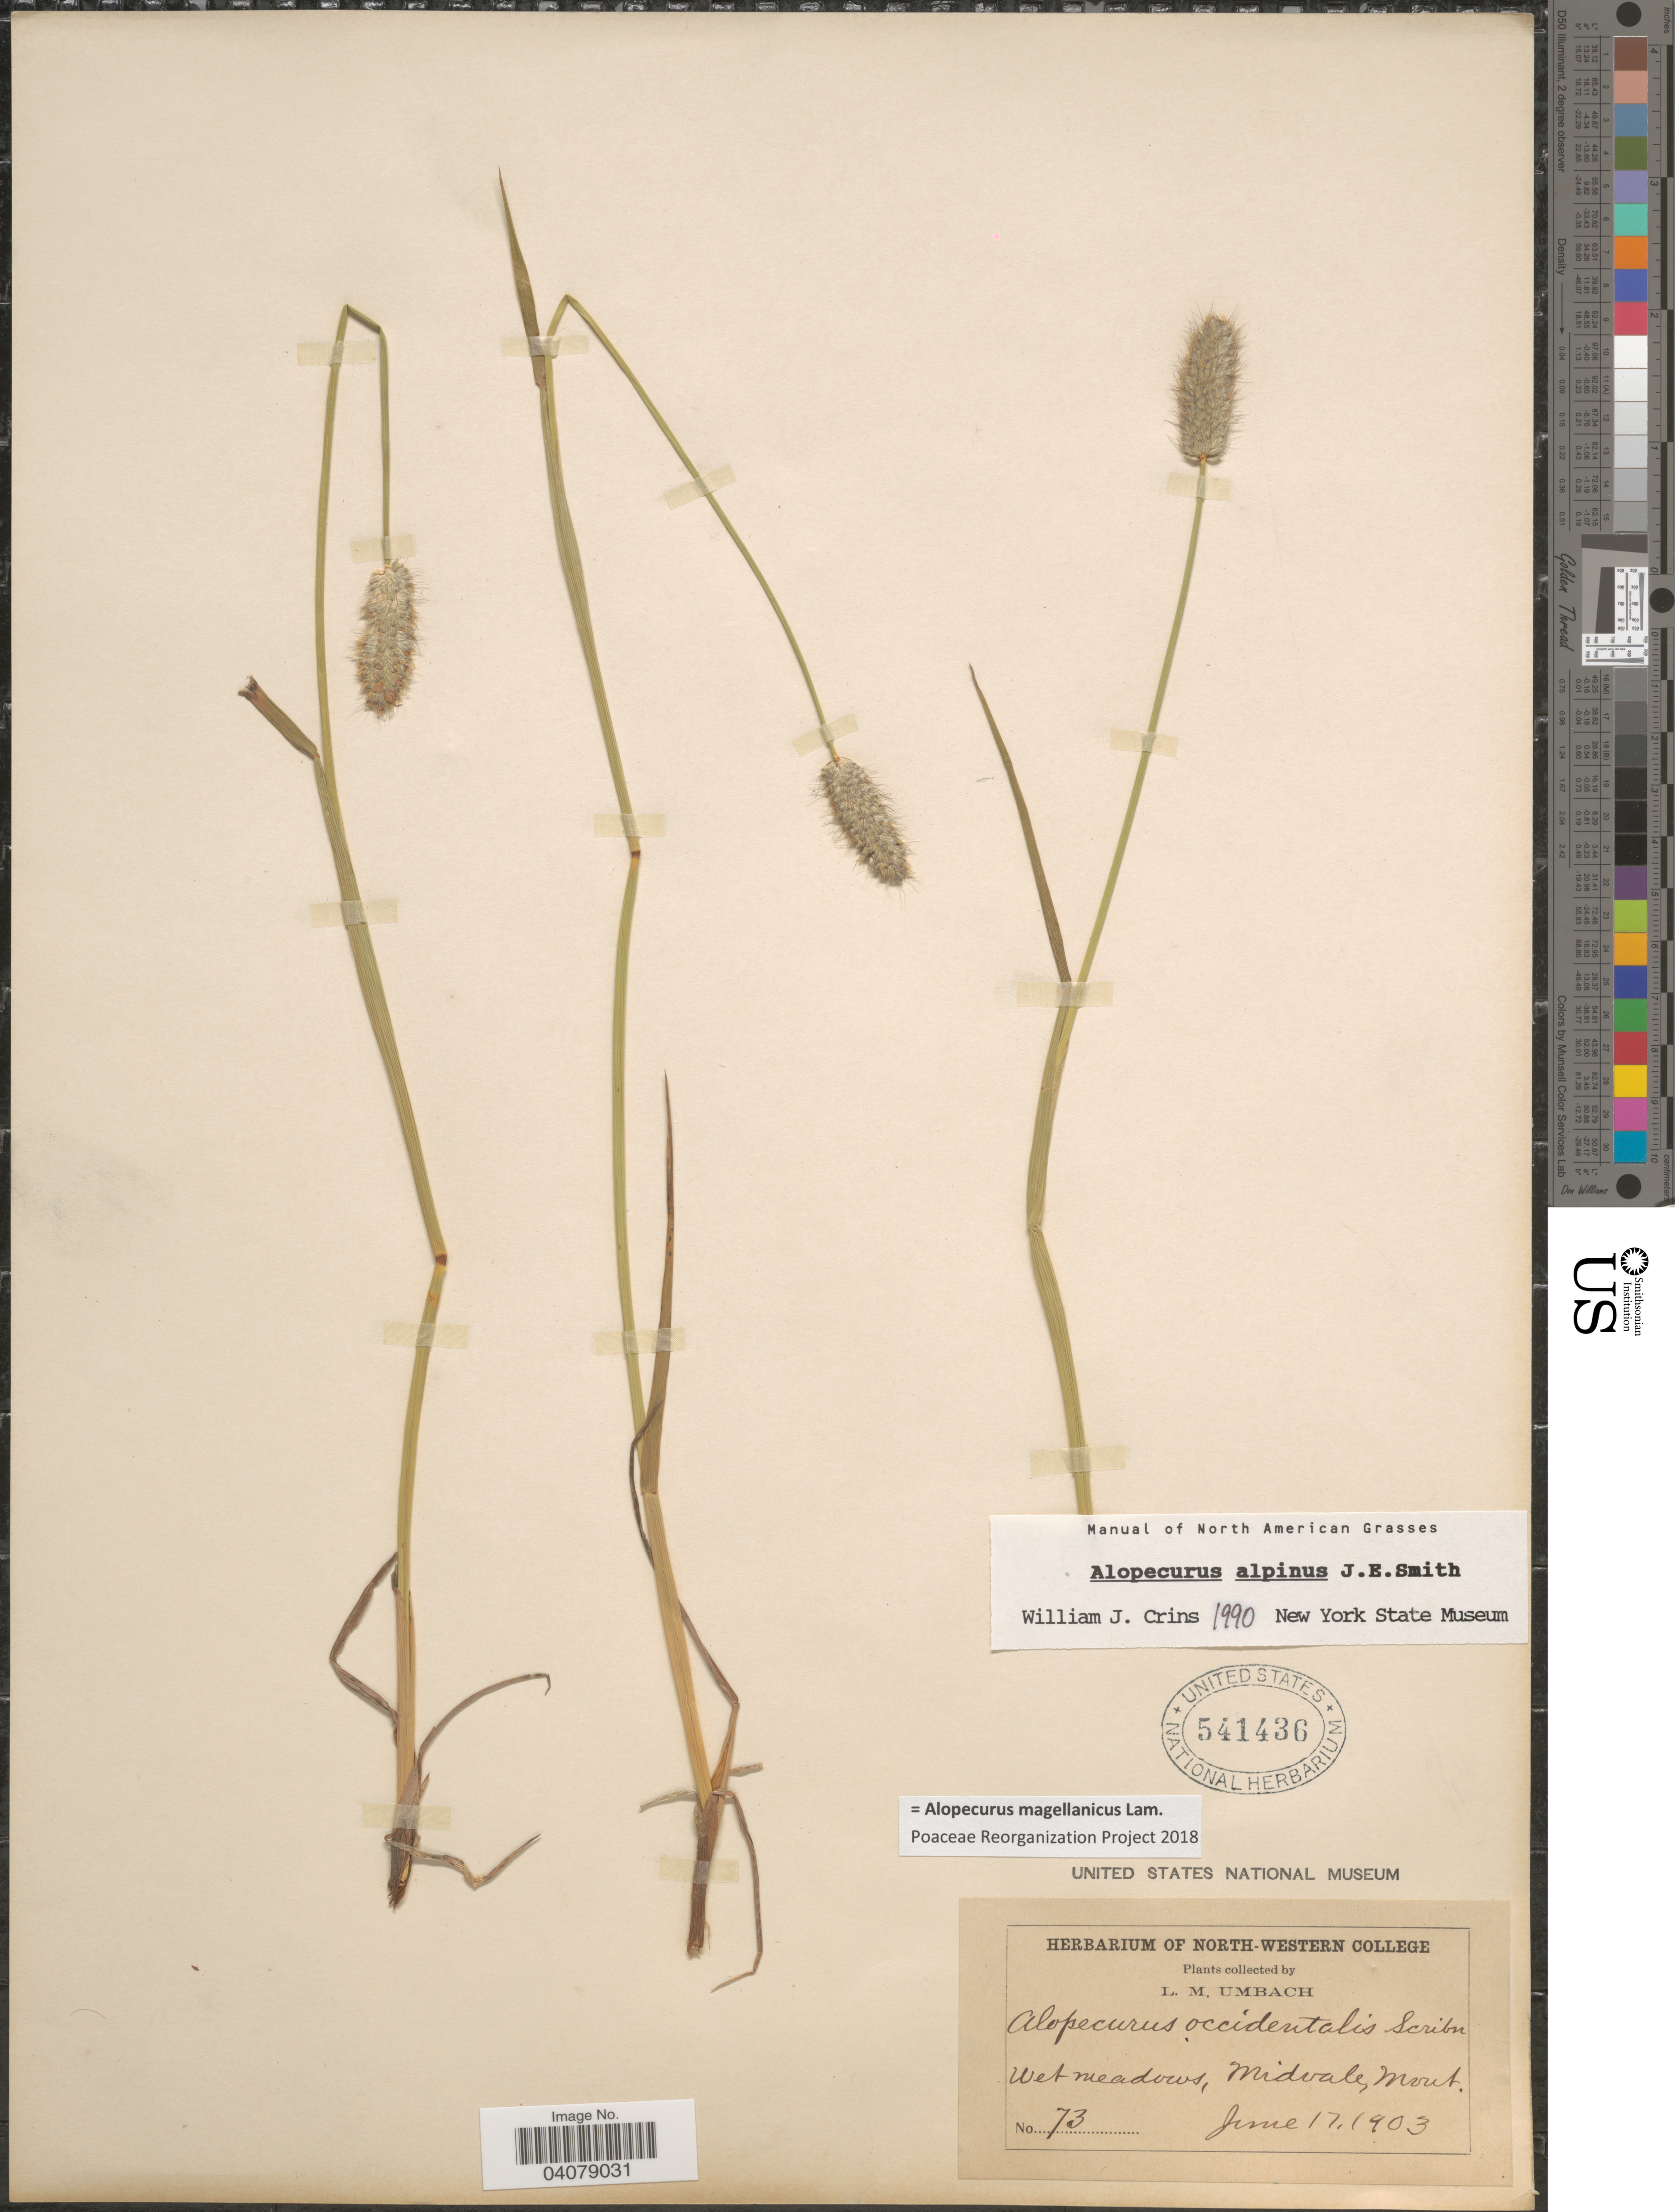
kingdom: Plantae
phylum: Tracheophyta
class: Liliopsida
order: Poales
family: Poaceae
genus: Alopecurus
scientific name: Alopecurus magellanicus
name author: Lam.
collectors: L. M. Umbach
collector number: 73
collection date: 1903-06-17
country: United States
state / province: Montana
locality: Midvale.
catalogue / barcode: US 541436